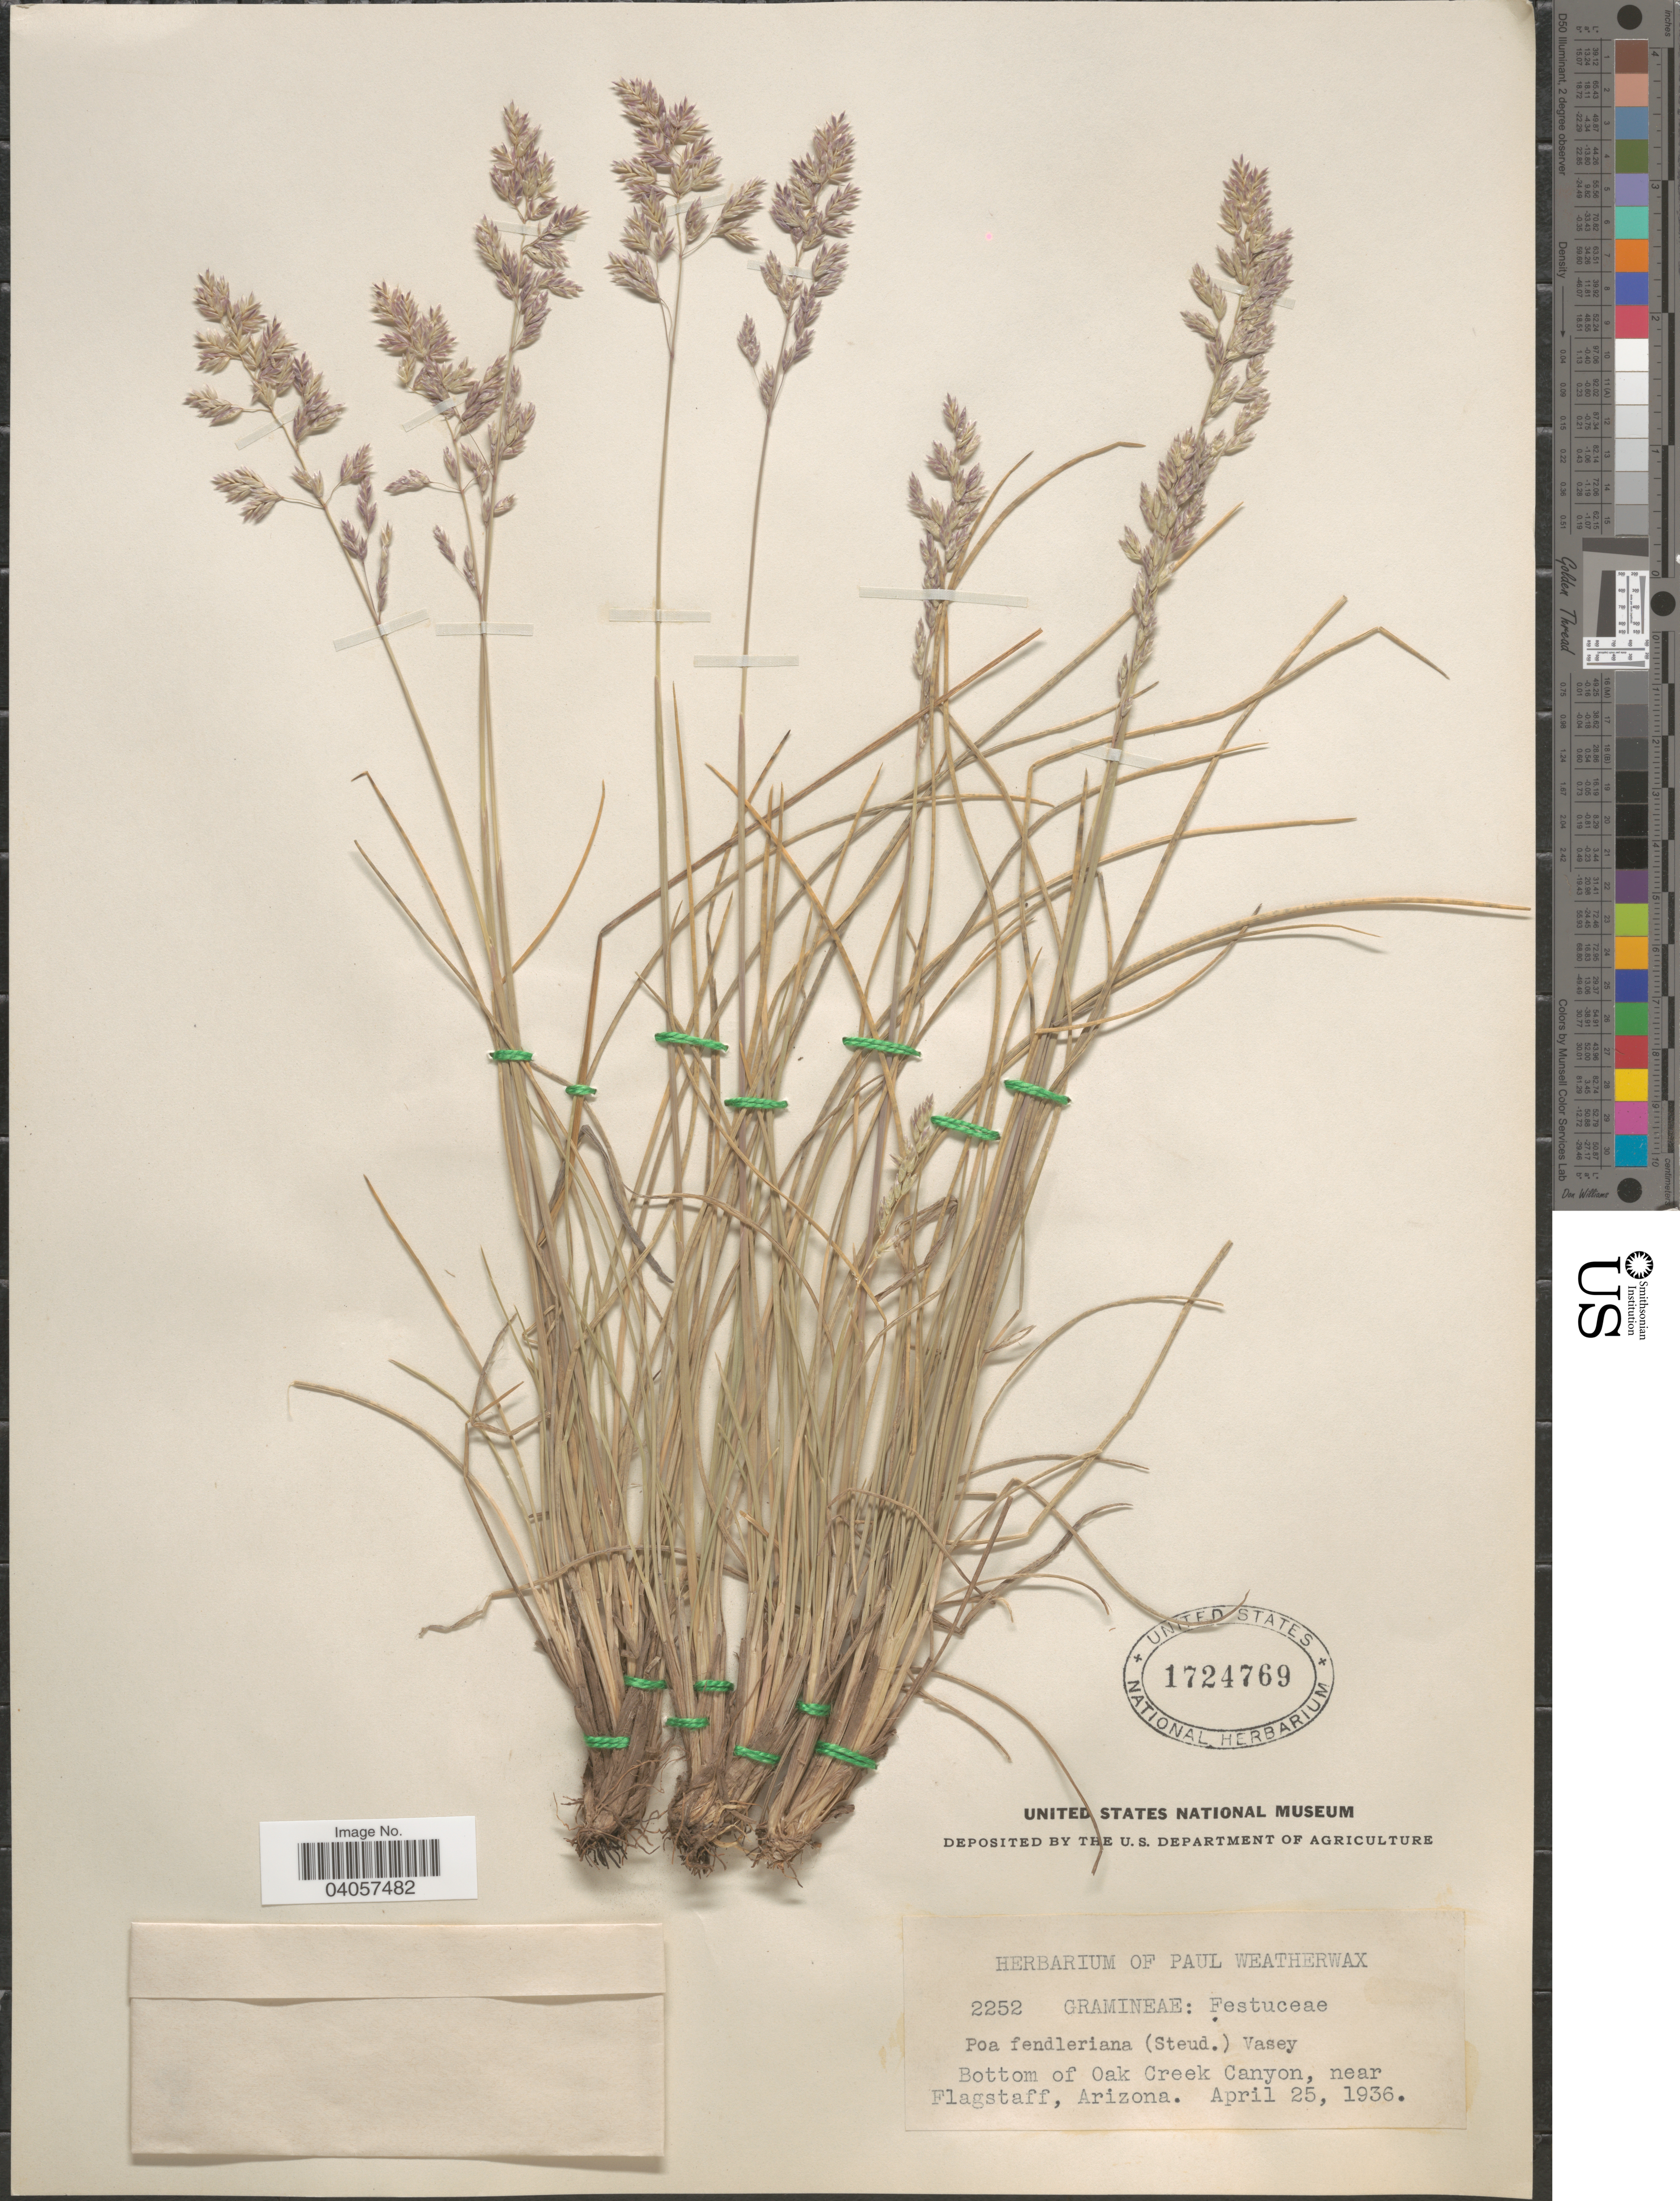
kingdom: Plantae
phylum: Tracheophyta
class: Liliopsida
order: Poales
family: Poaceae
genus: Poa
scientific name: Poa fendleriana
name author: (Steud.) Vasey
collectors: Ex herb. Paul Weatherwax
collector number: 2252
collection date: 1936-04-25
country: United States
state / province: Arizona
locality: Bottom of Oak Creek Canyon, near Flagstaff.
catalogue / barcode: US 1724769